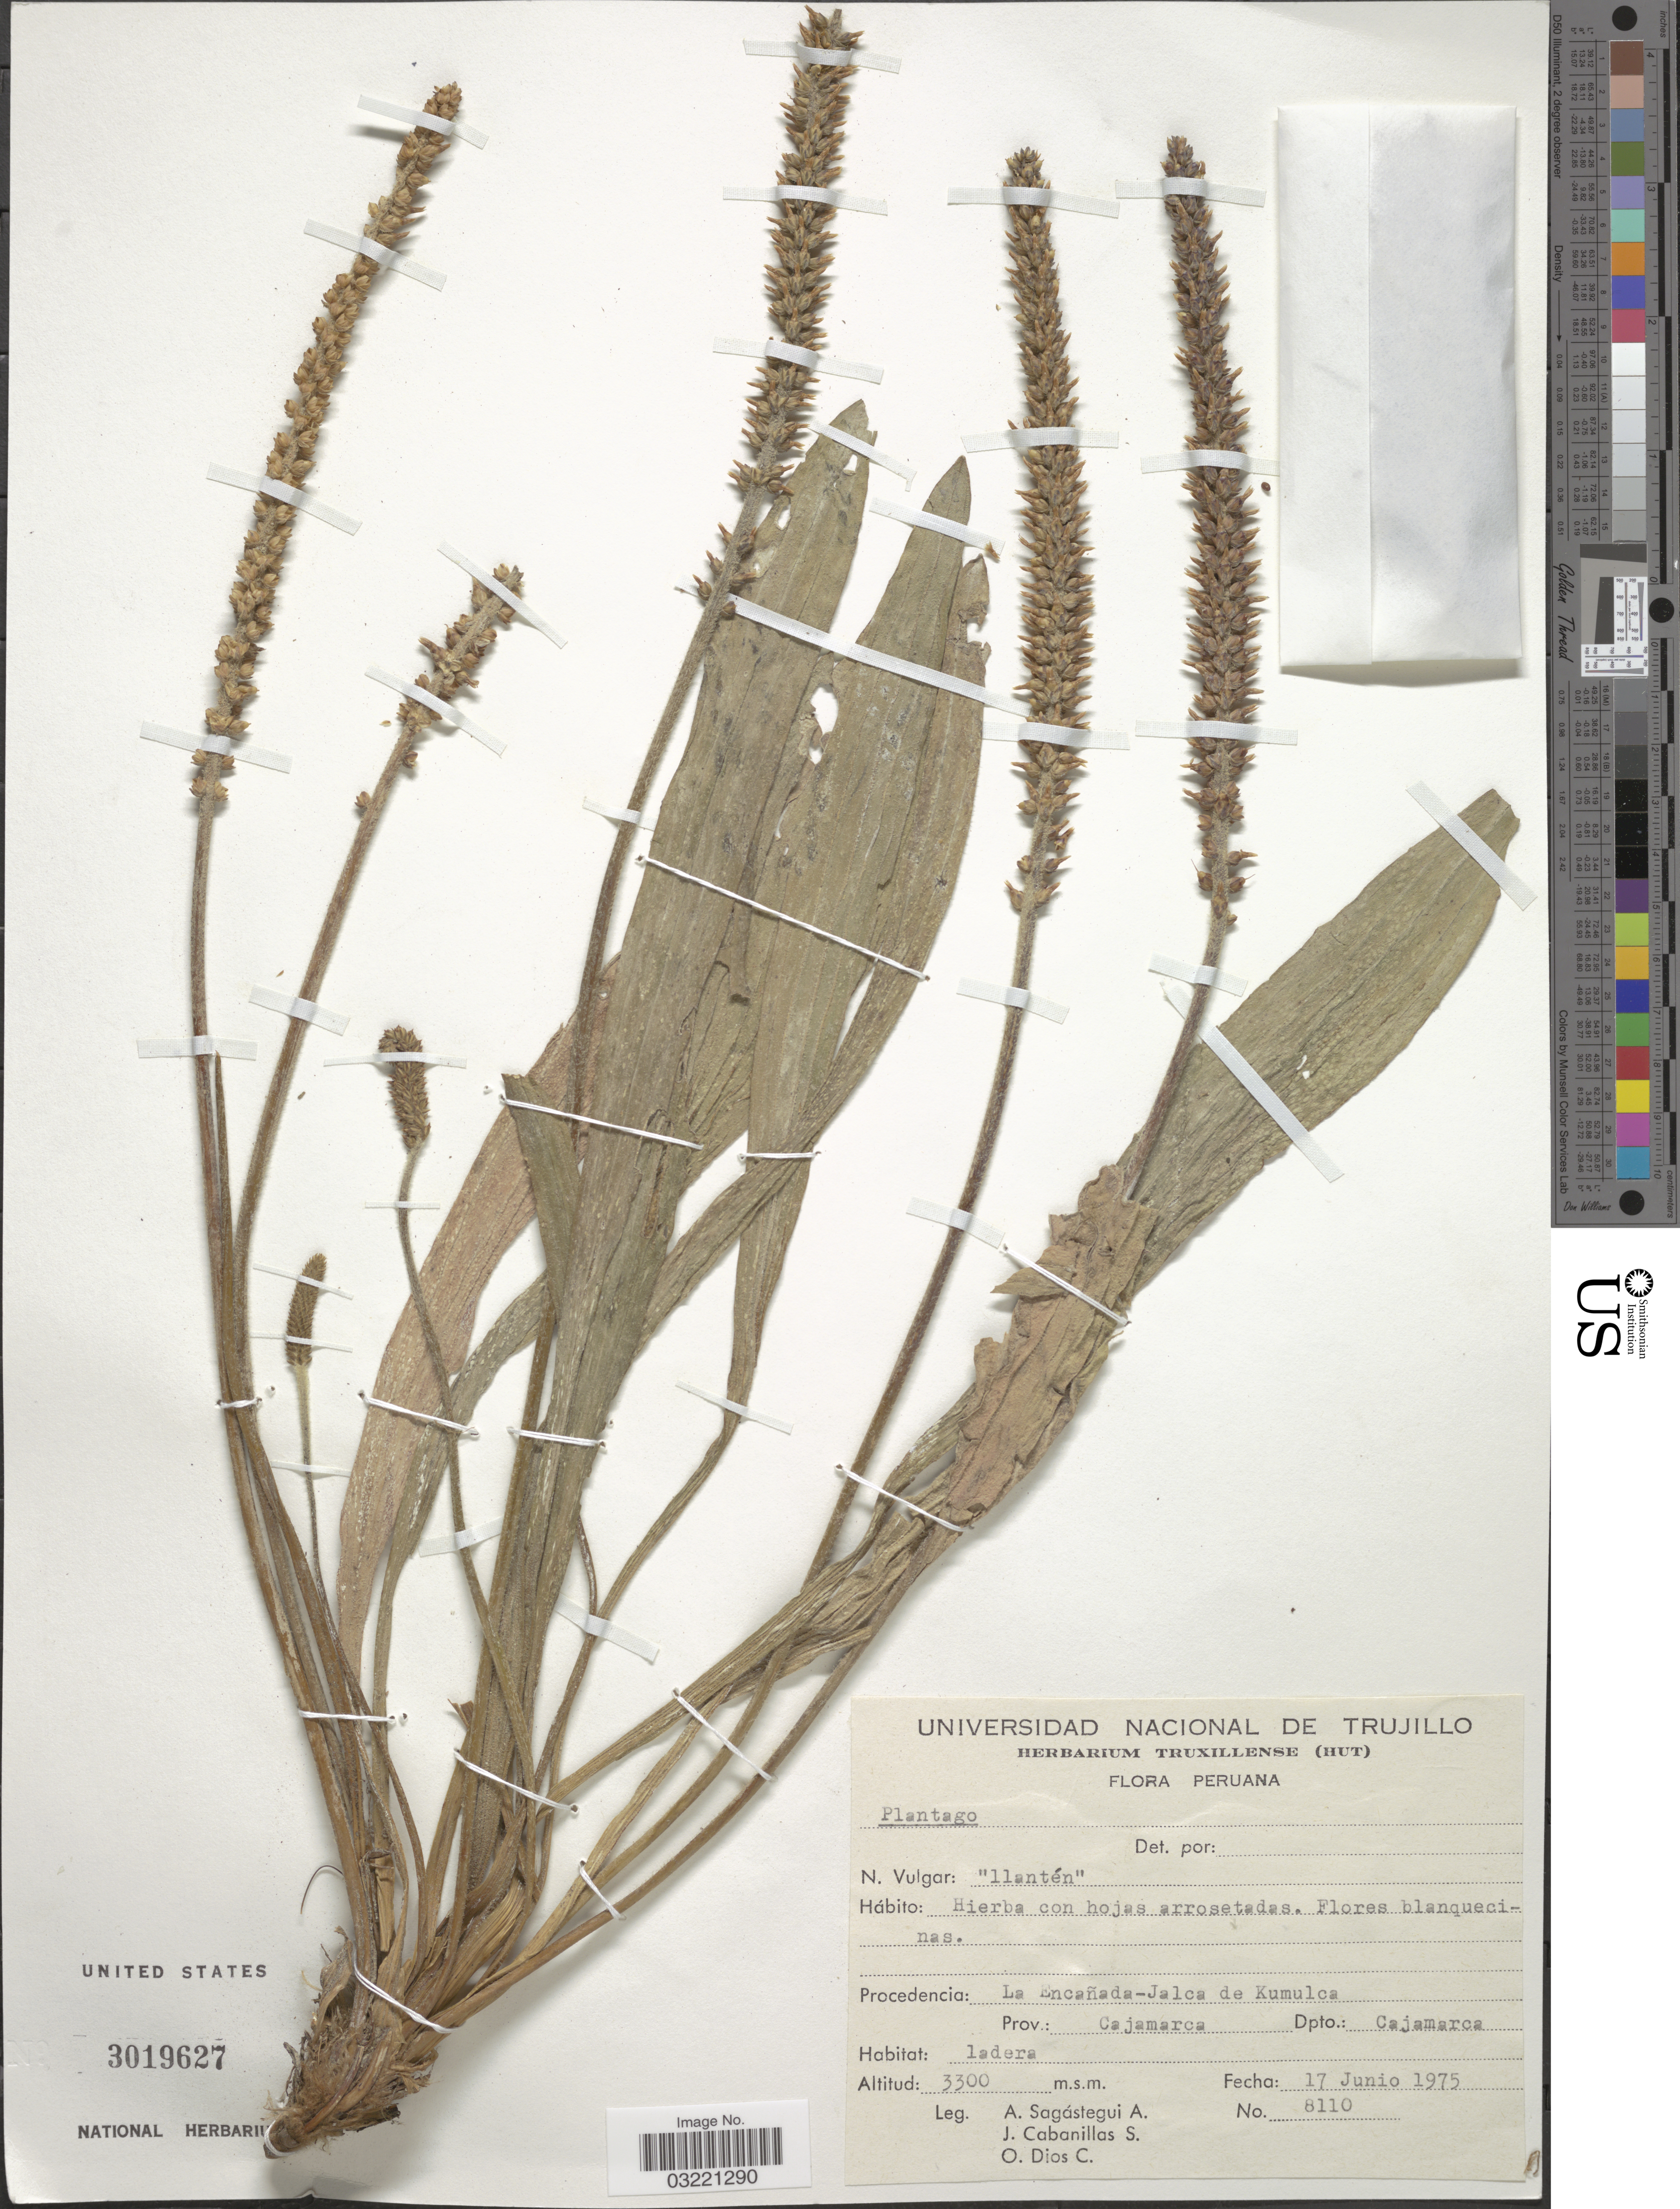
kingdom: Plantae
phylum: Tracheophyta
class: Magnoliopsida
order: Lamiales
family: Plantaginaceae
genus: Plantago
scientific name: Plantago sp.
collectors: A. Sagástegui A., J. Cabanillas S. & O. Dios C.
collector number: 8110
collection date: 1975-06-17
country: Peru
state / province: Cajamarca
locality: La Encañada - Jalca de Kumulca, Dpto.: Cajamarca.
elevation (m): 3300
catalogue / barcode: US 3019627